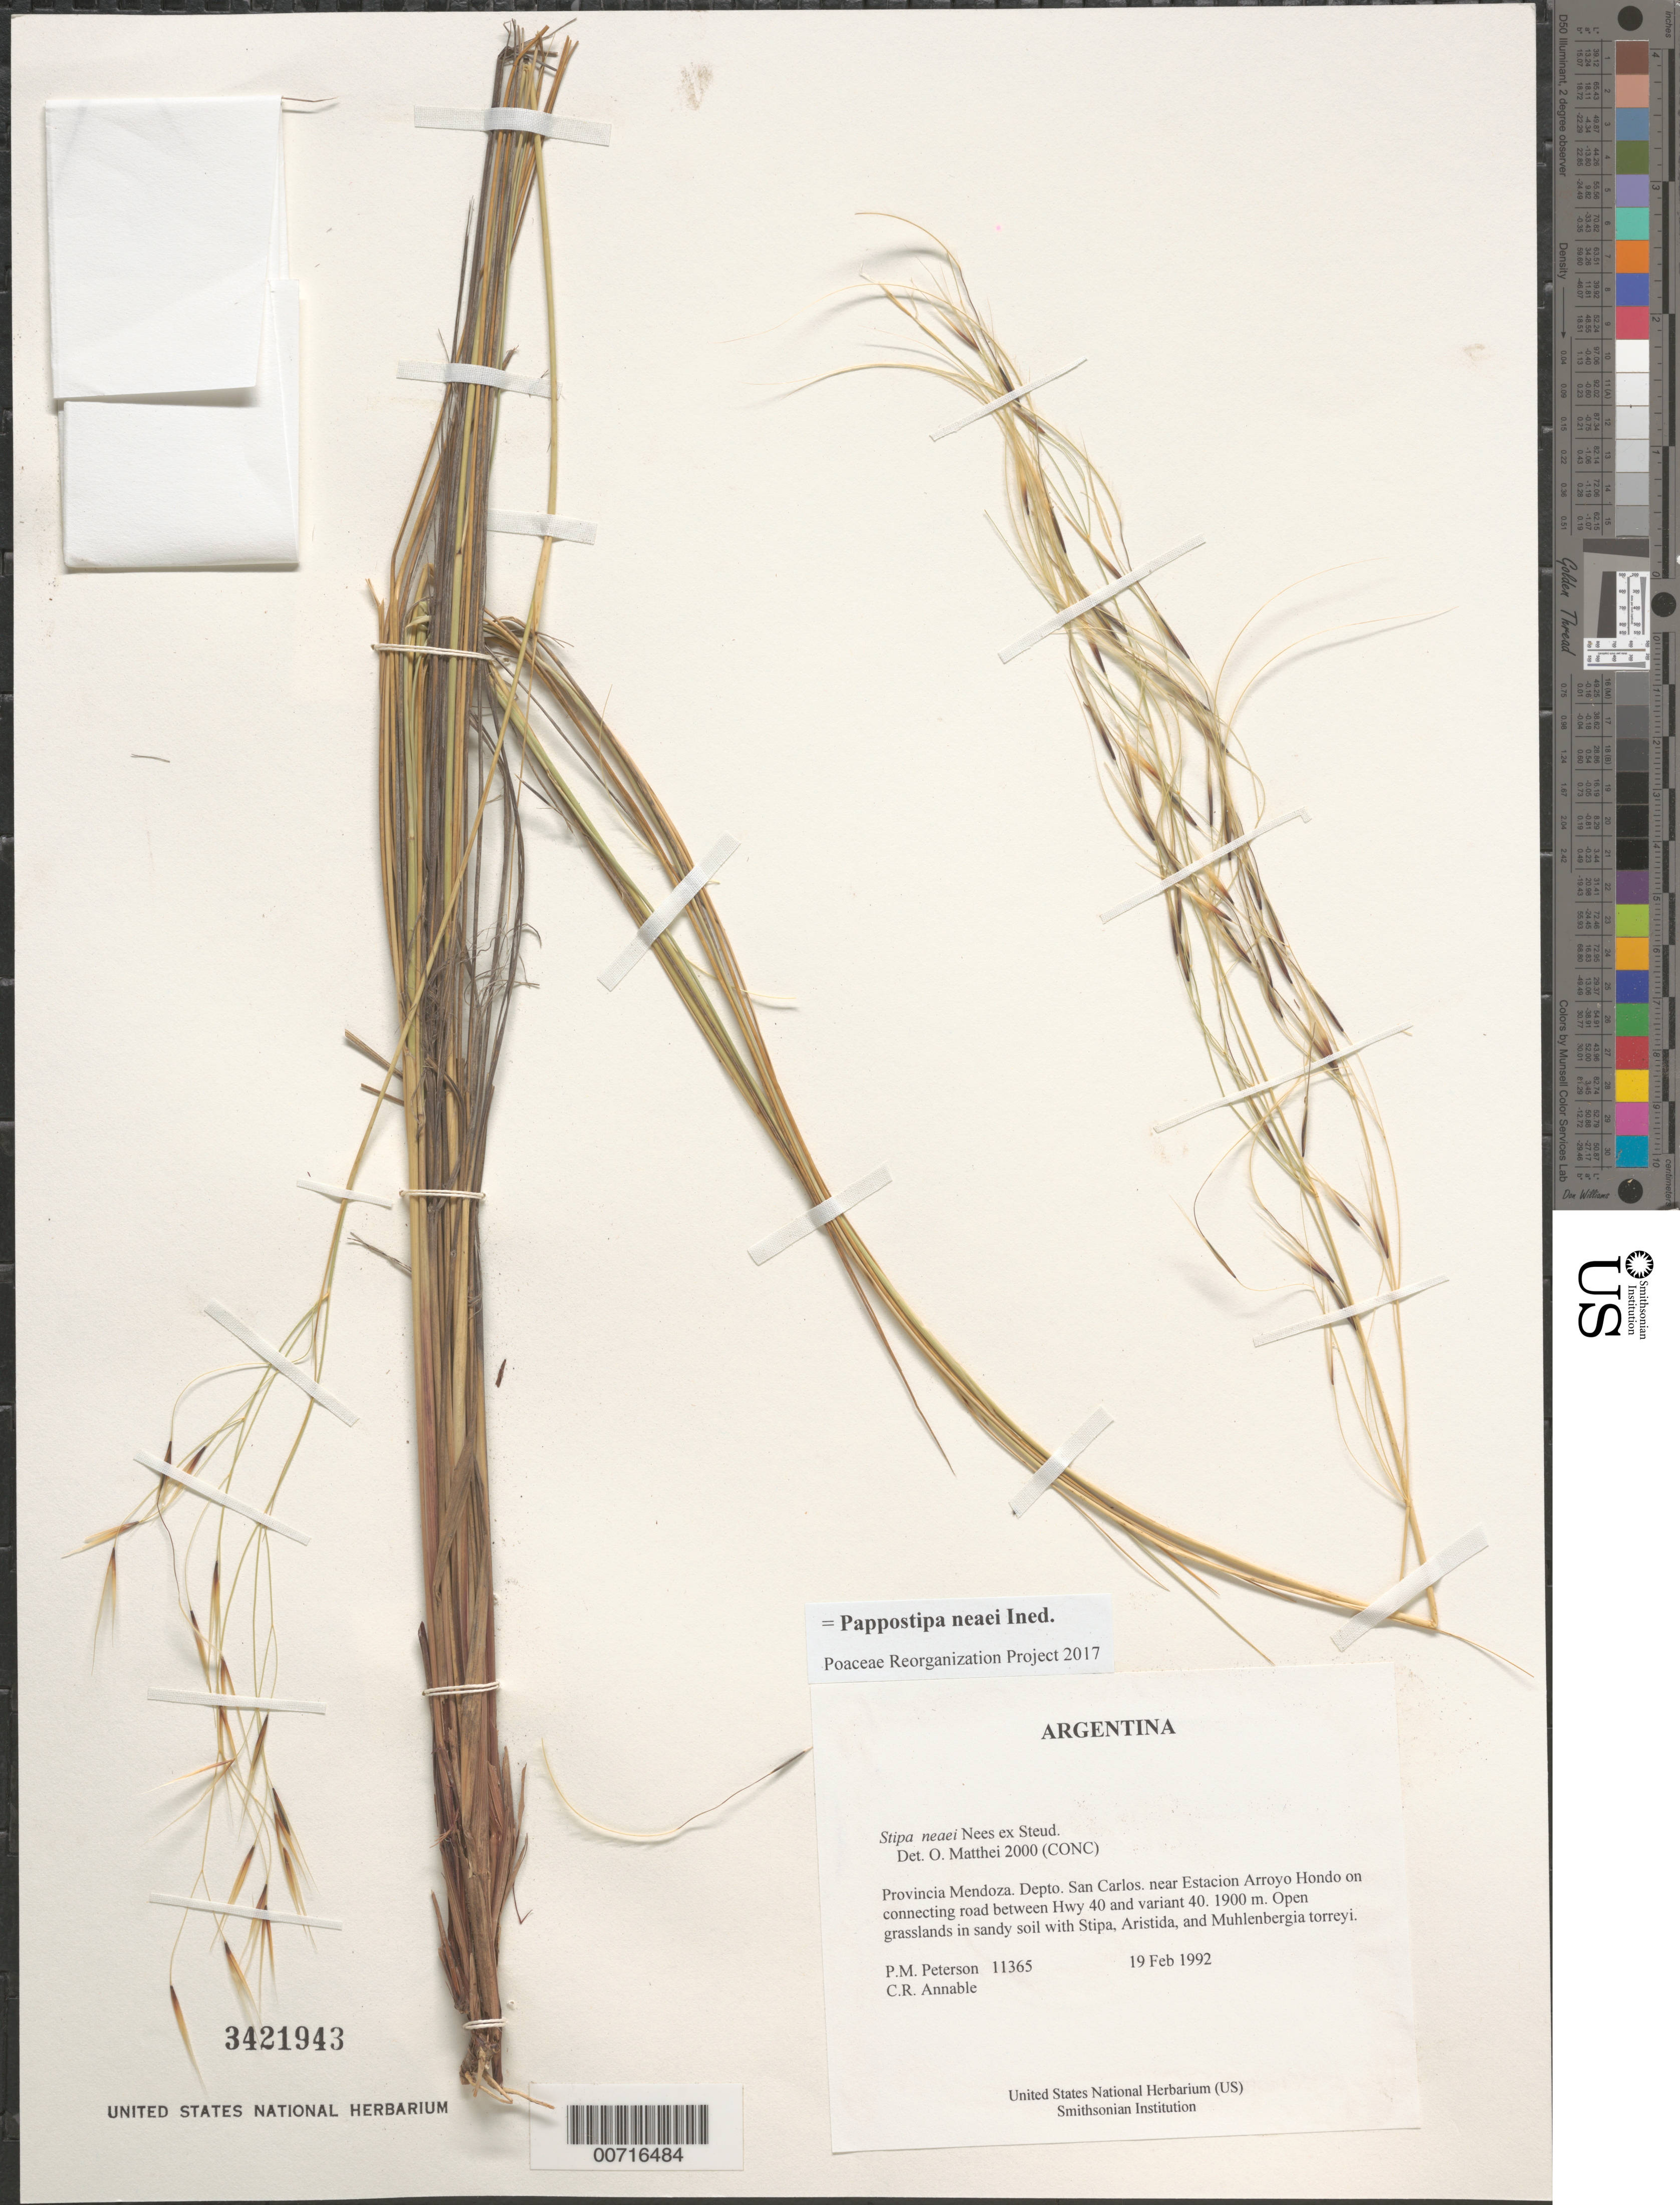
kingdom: Plantae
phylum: Tracheophyta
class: Liliopsida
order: Poales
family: Poaceae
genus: Pappostipa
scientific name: Pappostipa neaei ined.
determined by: Poaceae Reorganization Project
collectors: P. M. Peterson & C. R. Annable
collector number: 11365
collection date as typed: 19 Feb 1992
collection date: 1992-02-19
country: Argentina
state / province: Mendoza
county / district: San Carlos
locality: near Estacion Arroyo Hondo on connecting road between Hwy 40 and variant 40.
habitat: Open grasslands in sandy soil with Stipa, Aristida, and Muhlenbergia torreyi.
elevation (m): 1900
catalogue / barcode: US 3421943